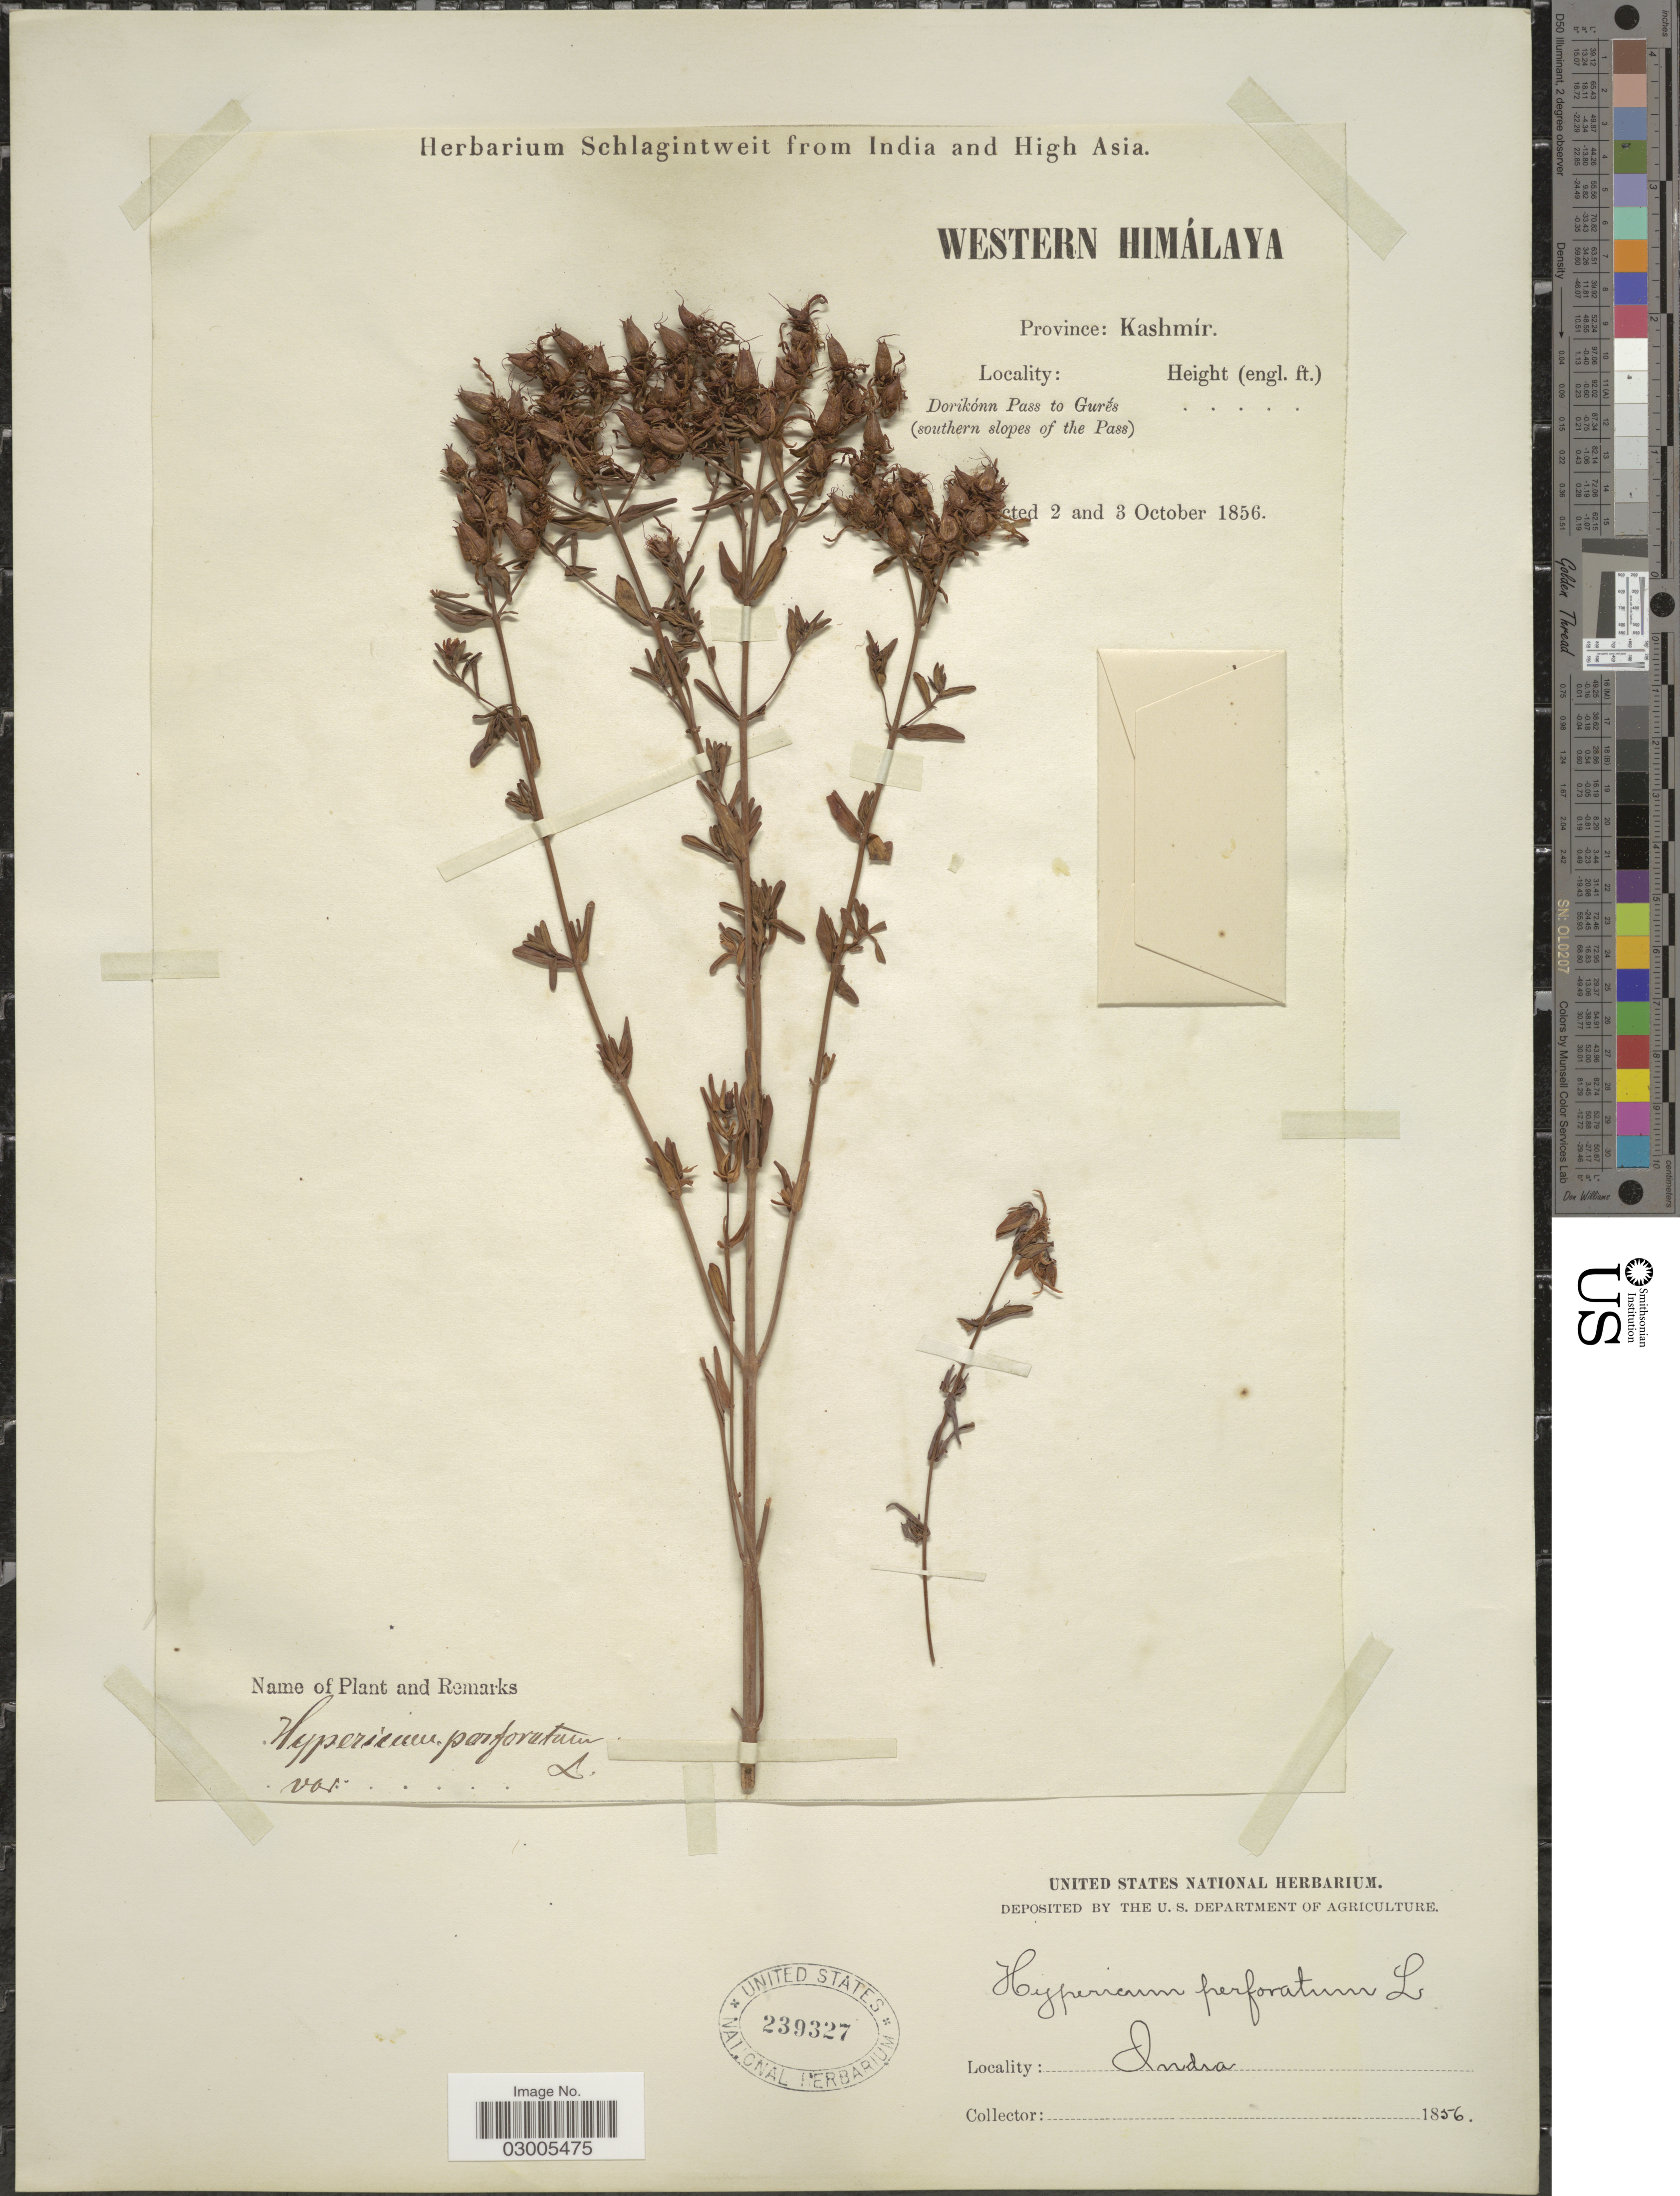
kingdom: Plantae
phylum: Tracheophyta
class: Magnoliopsida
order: Malpighiales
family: Hypericaceae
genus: Hypericum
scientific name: Hypericum perforatum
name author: L.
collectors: ex herb. Schlagintweit from India and High Asia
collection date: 1856-10-02/1856-10-03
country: India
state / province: Jammu and Kashmir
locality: Western Himálaya. Province: Kashmír. Dorikónn Pass to Gurés (southern slopes of the Pass).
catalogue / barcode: US 239327